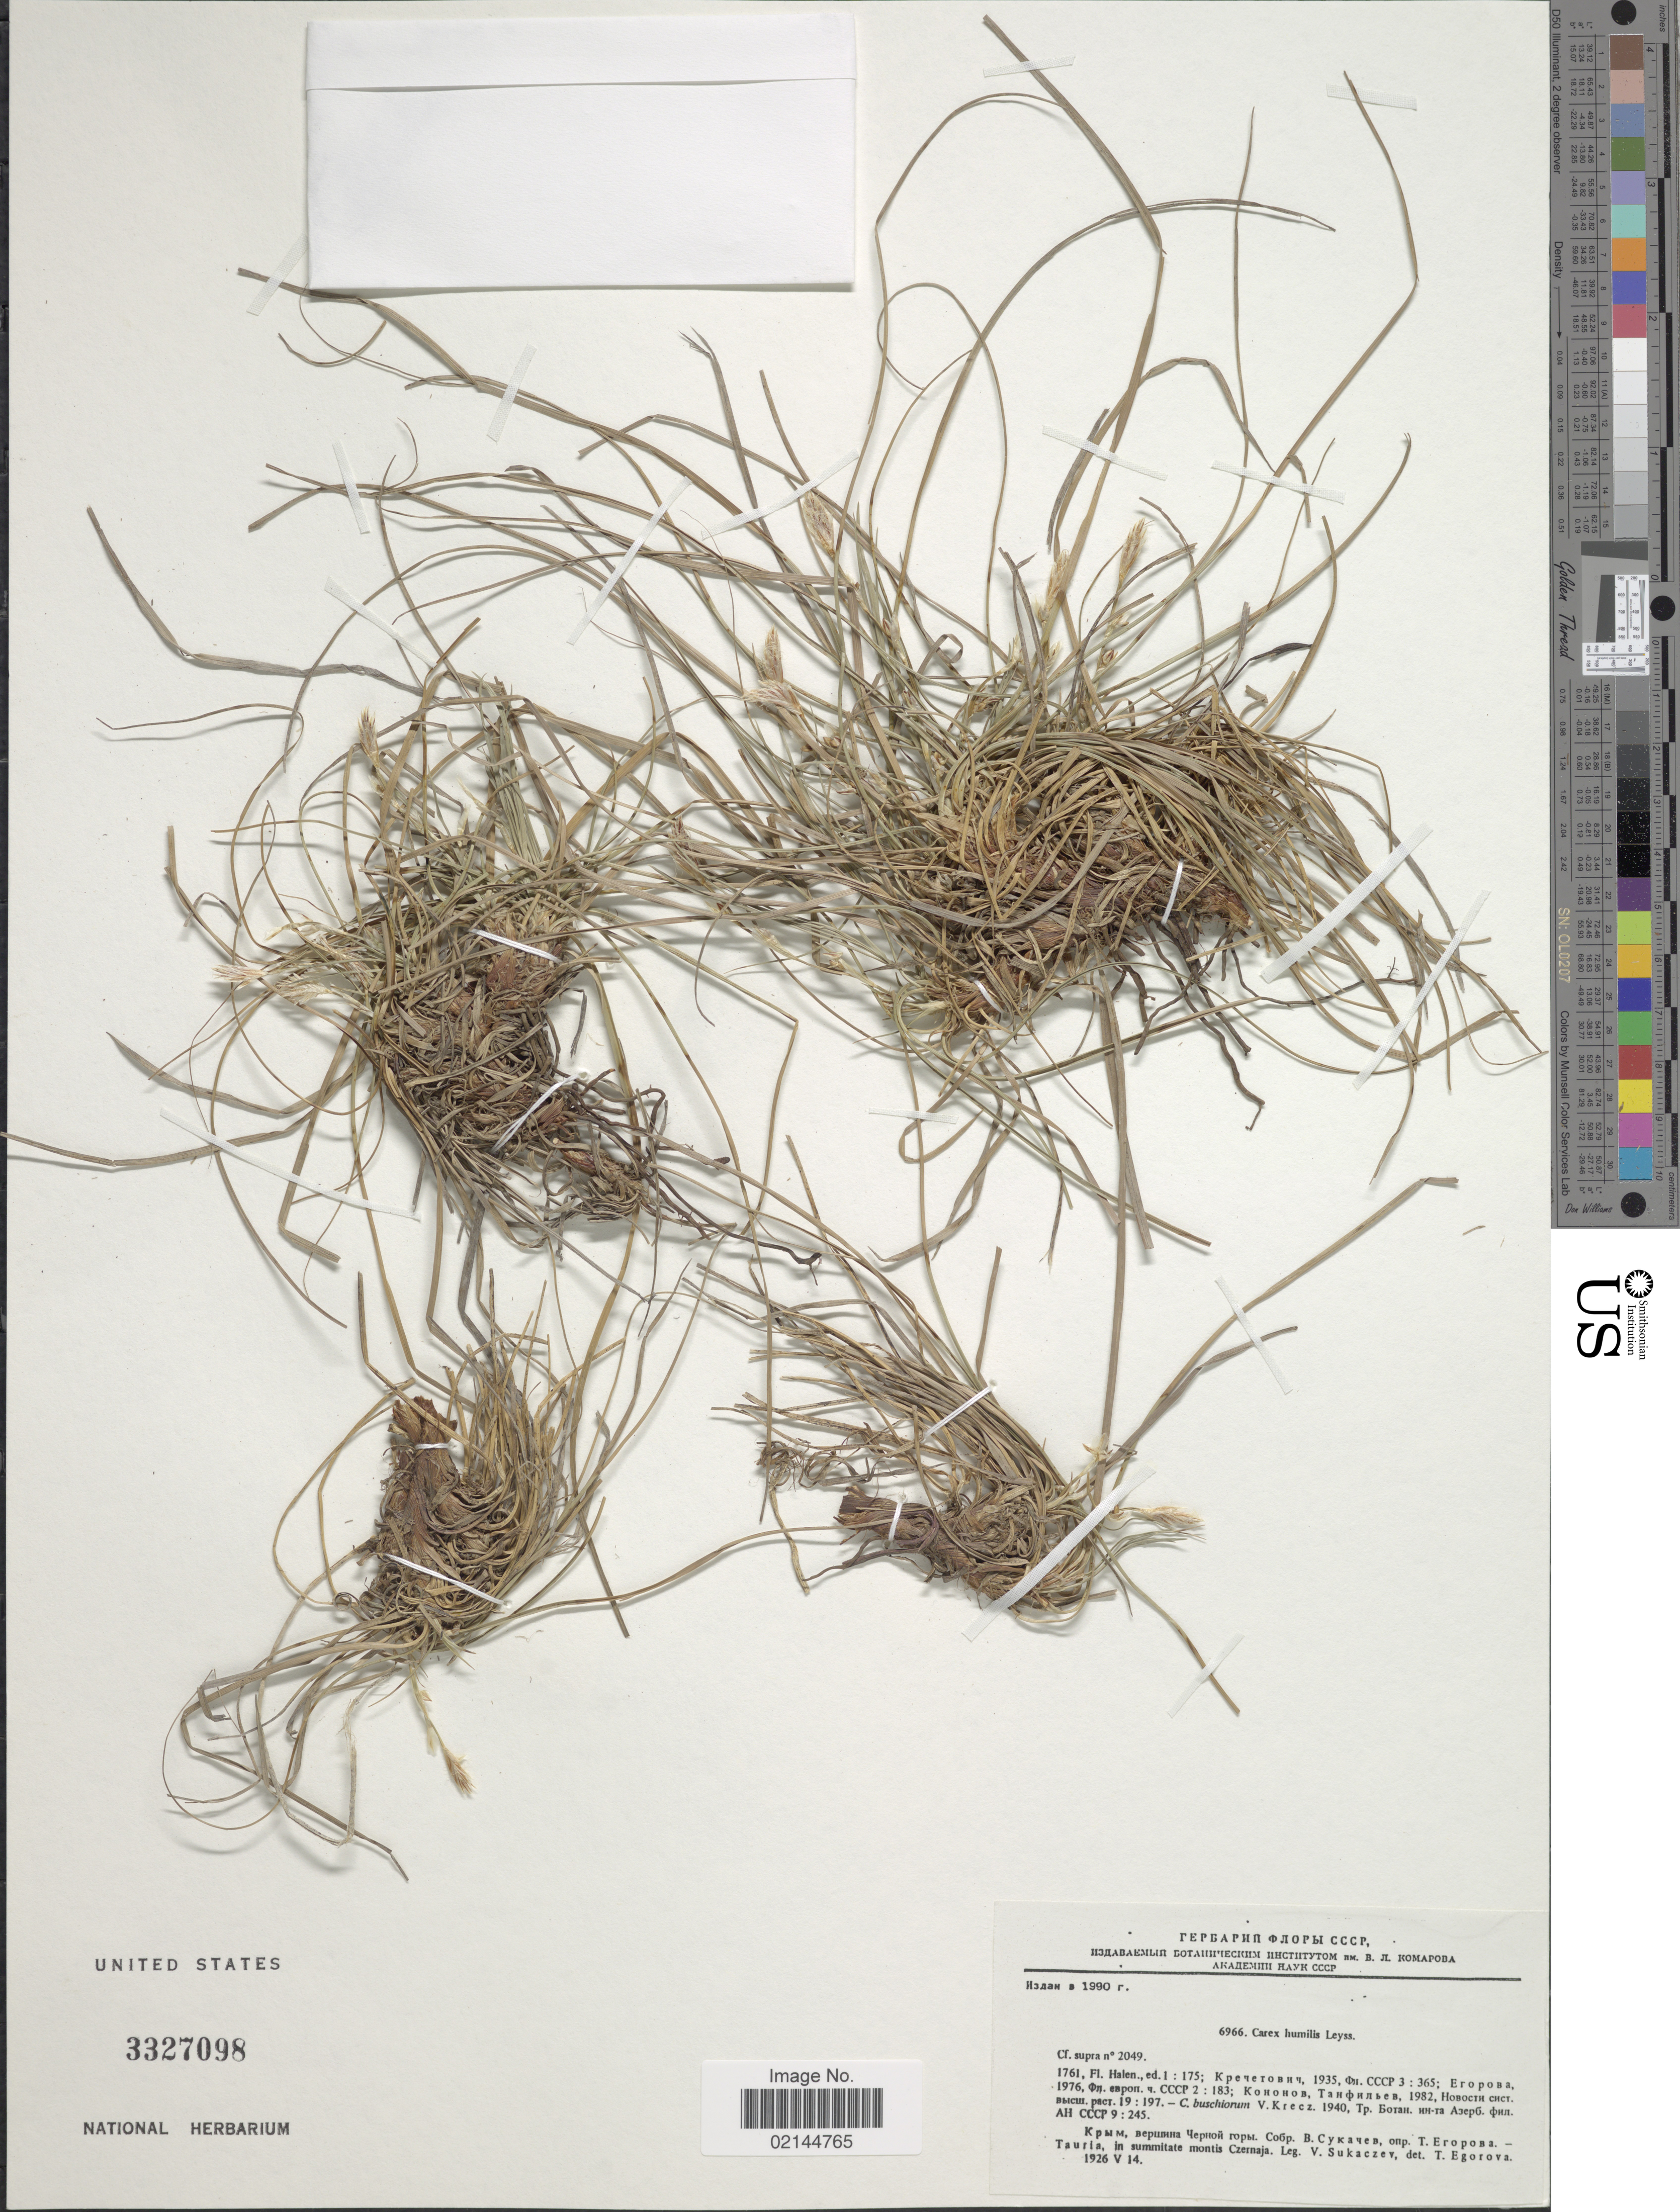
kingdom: Plantae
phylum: Tracheophyta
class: Liliopsida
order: Poales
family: Cyperaceae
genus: Carex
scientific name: Carex humilis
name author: Leyss.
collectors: V. Sukaczev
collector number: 6966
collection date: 1926-05-14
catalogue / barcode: US 3327098